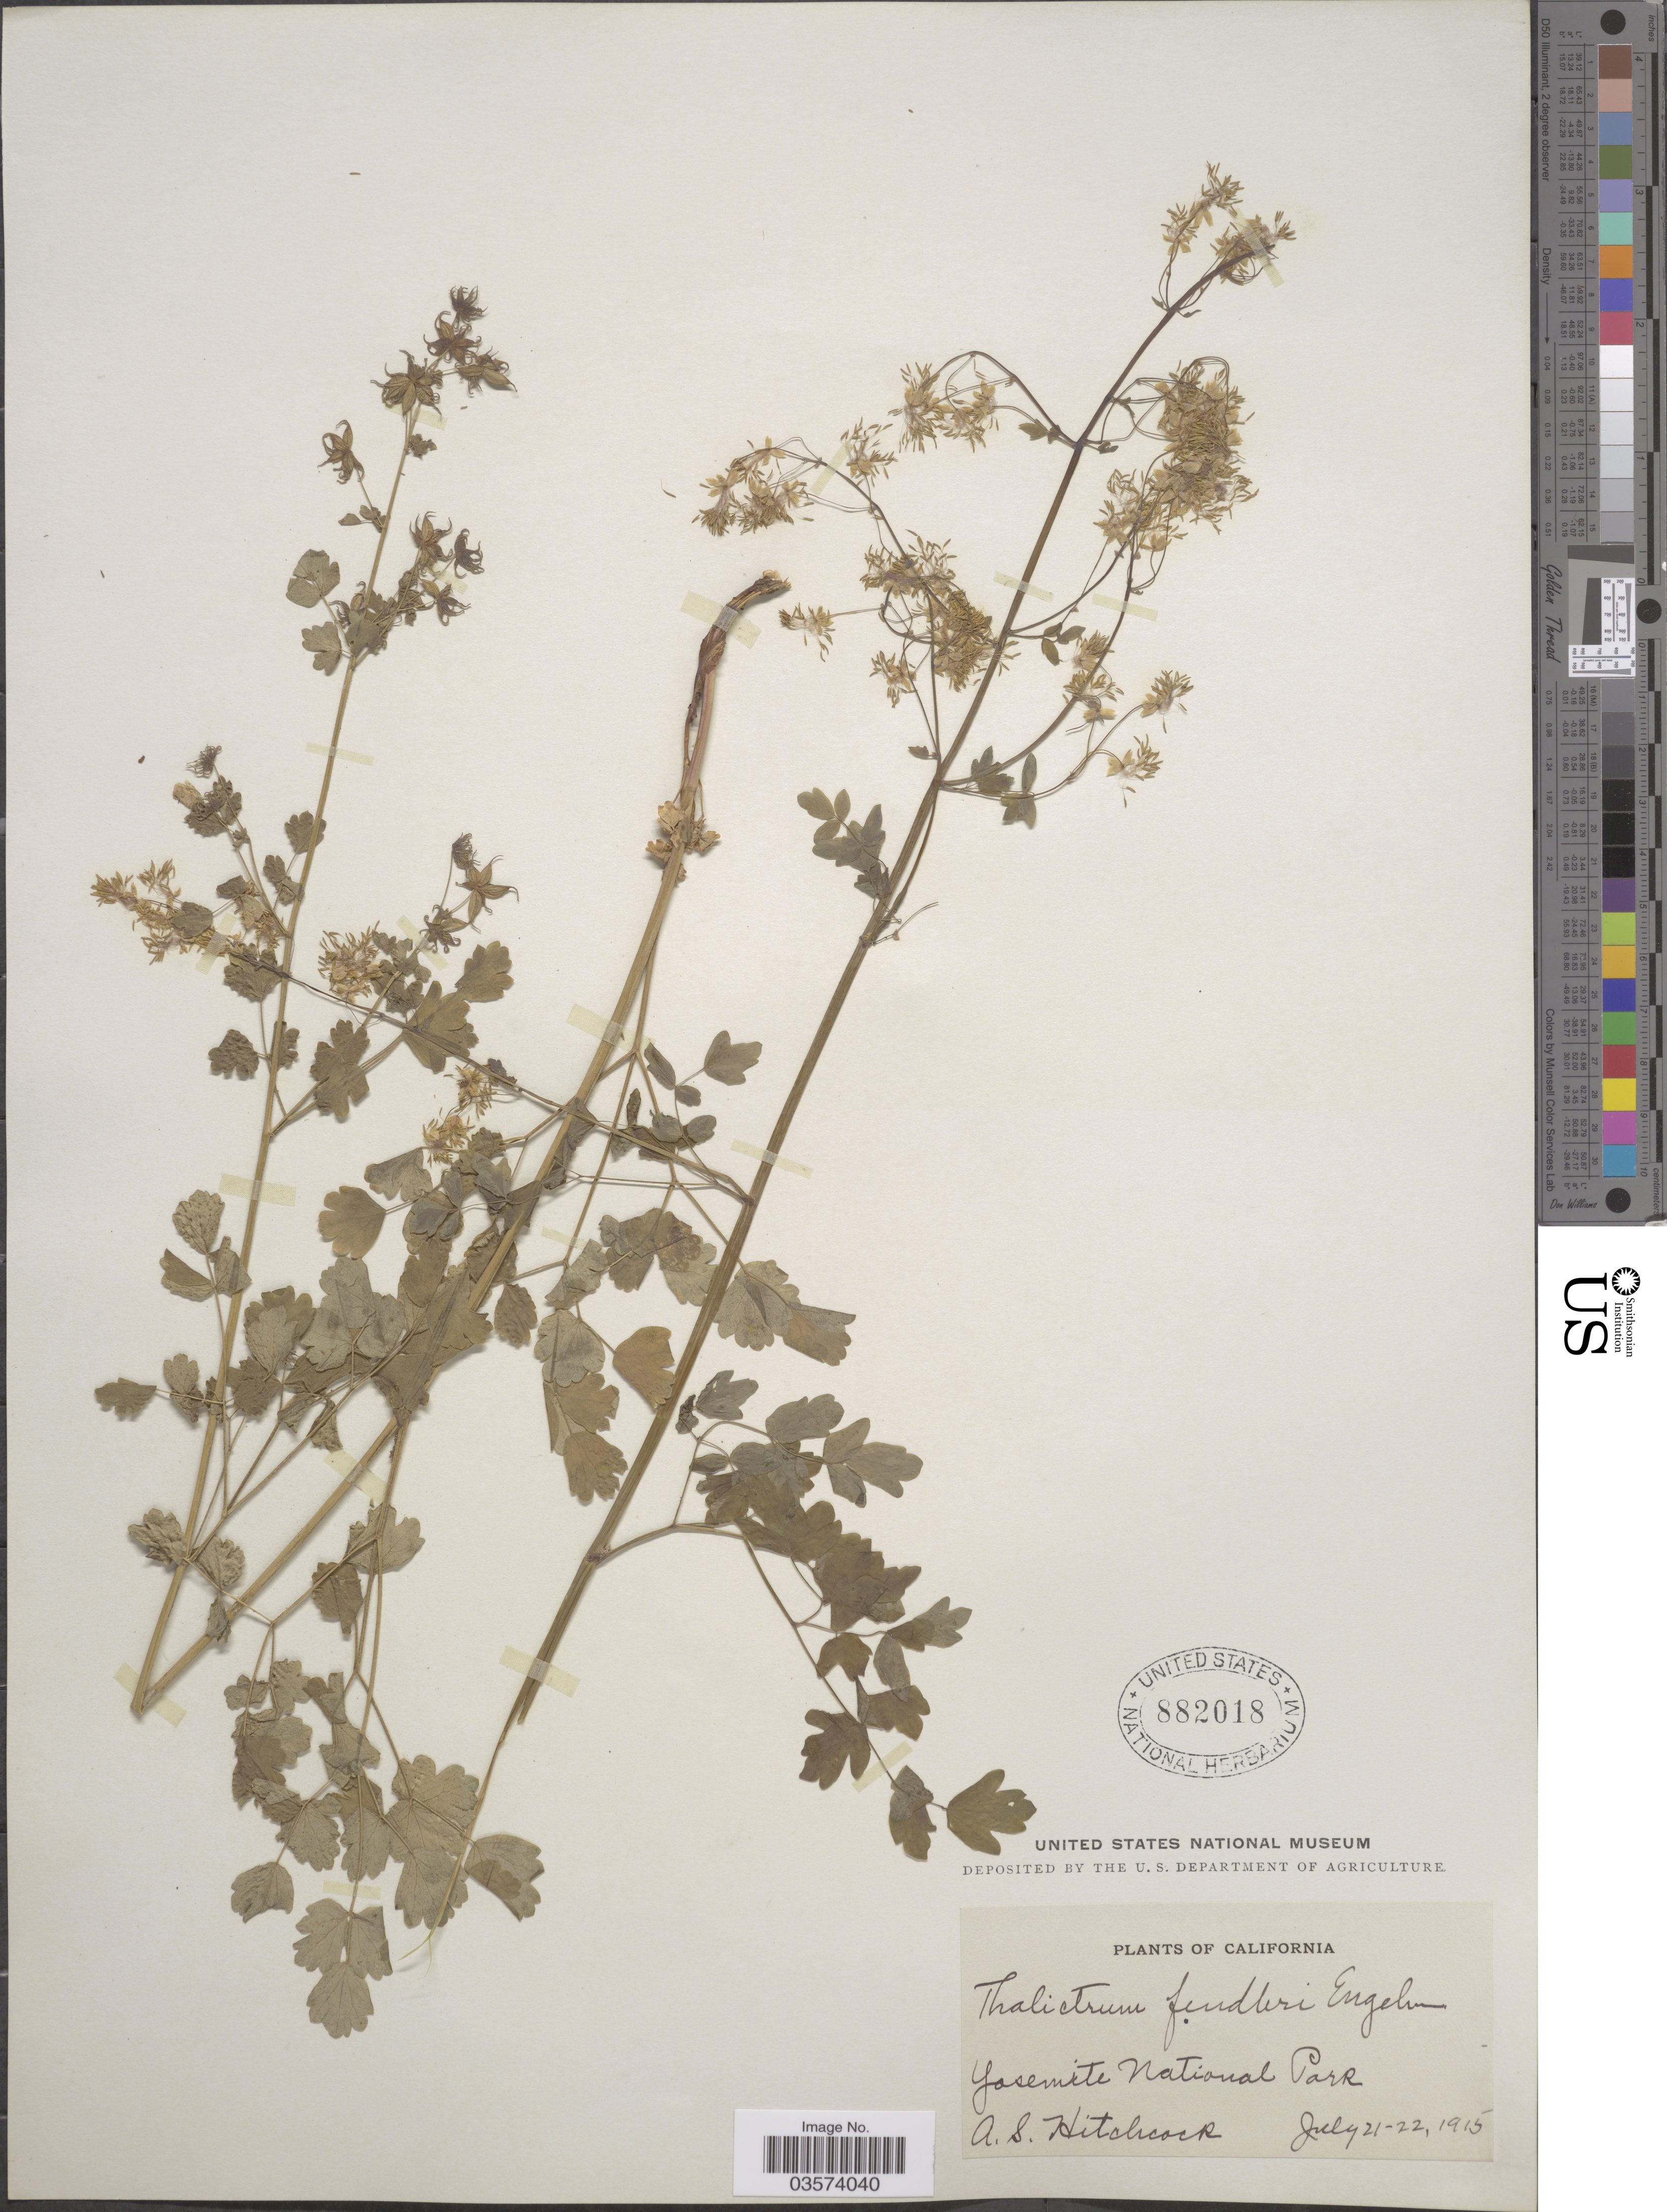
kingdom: Plantae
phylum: Tracheophyta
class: Magnoliopsida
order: Ranunculales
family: Ranunculaceae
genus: Thalictrum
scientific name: Thalictrum fendleri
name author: Engelm. ex A. Gray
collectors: A. S. Hitchcock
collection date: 1915-07-21/1915-07-22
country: United States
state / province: California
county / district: Mariposa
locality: Yosemite National Park.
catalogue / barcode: US 882018